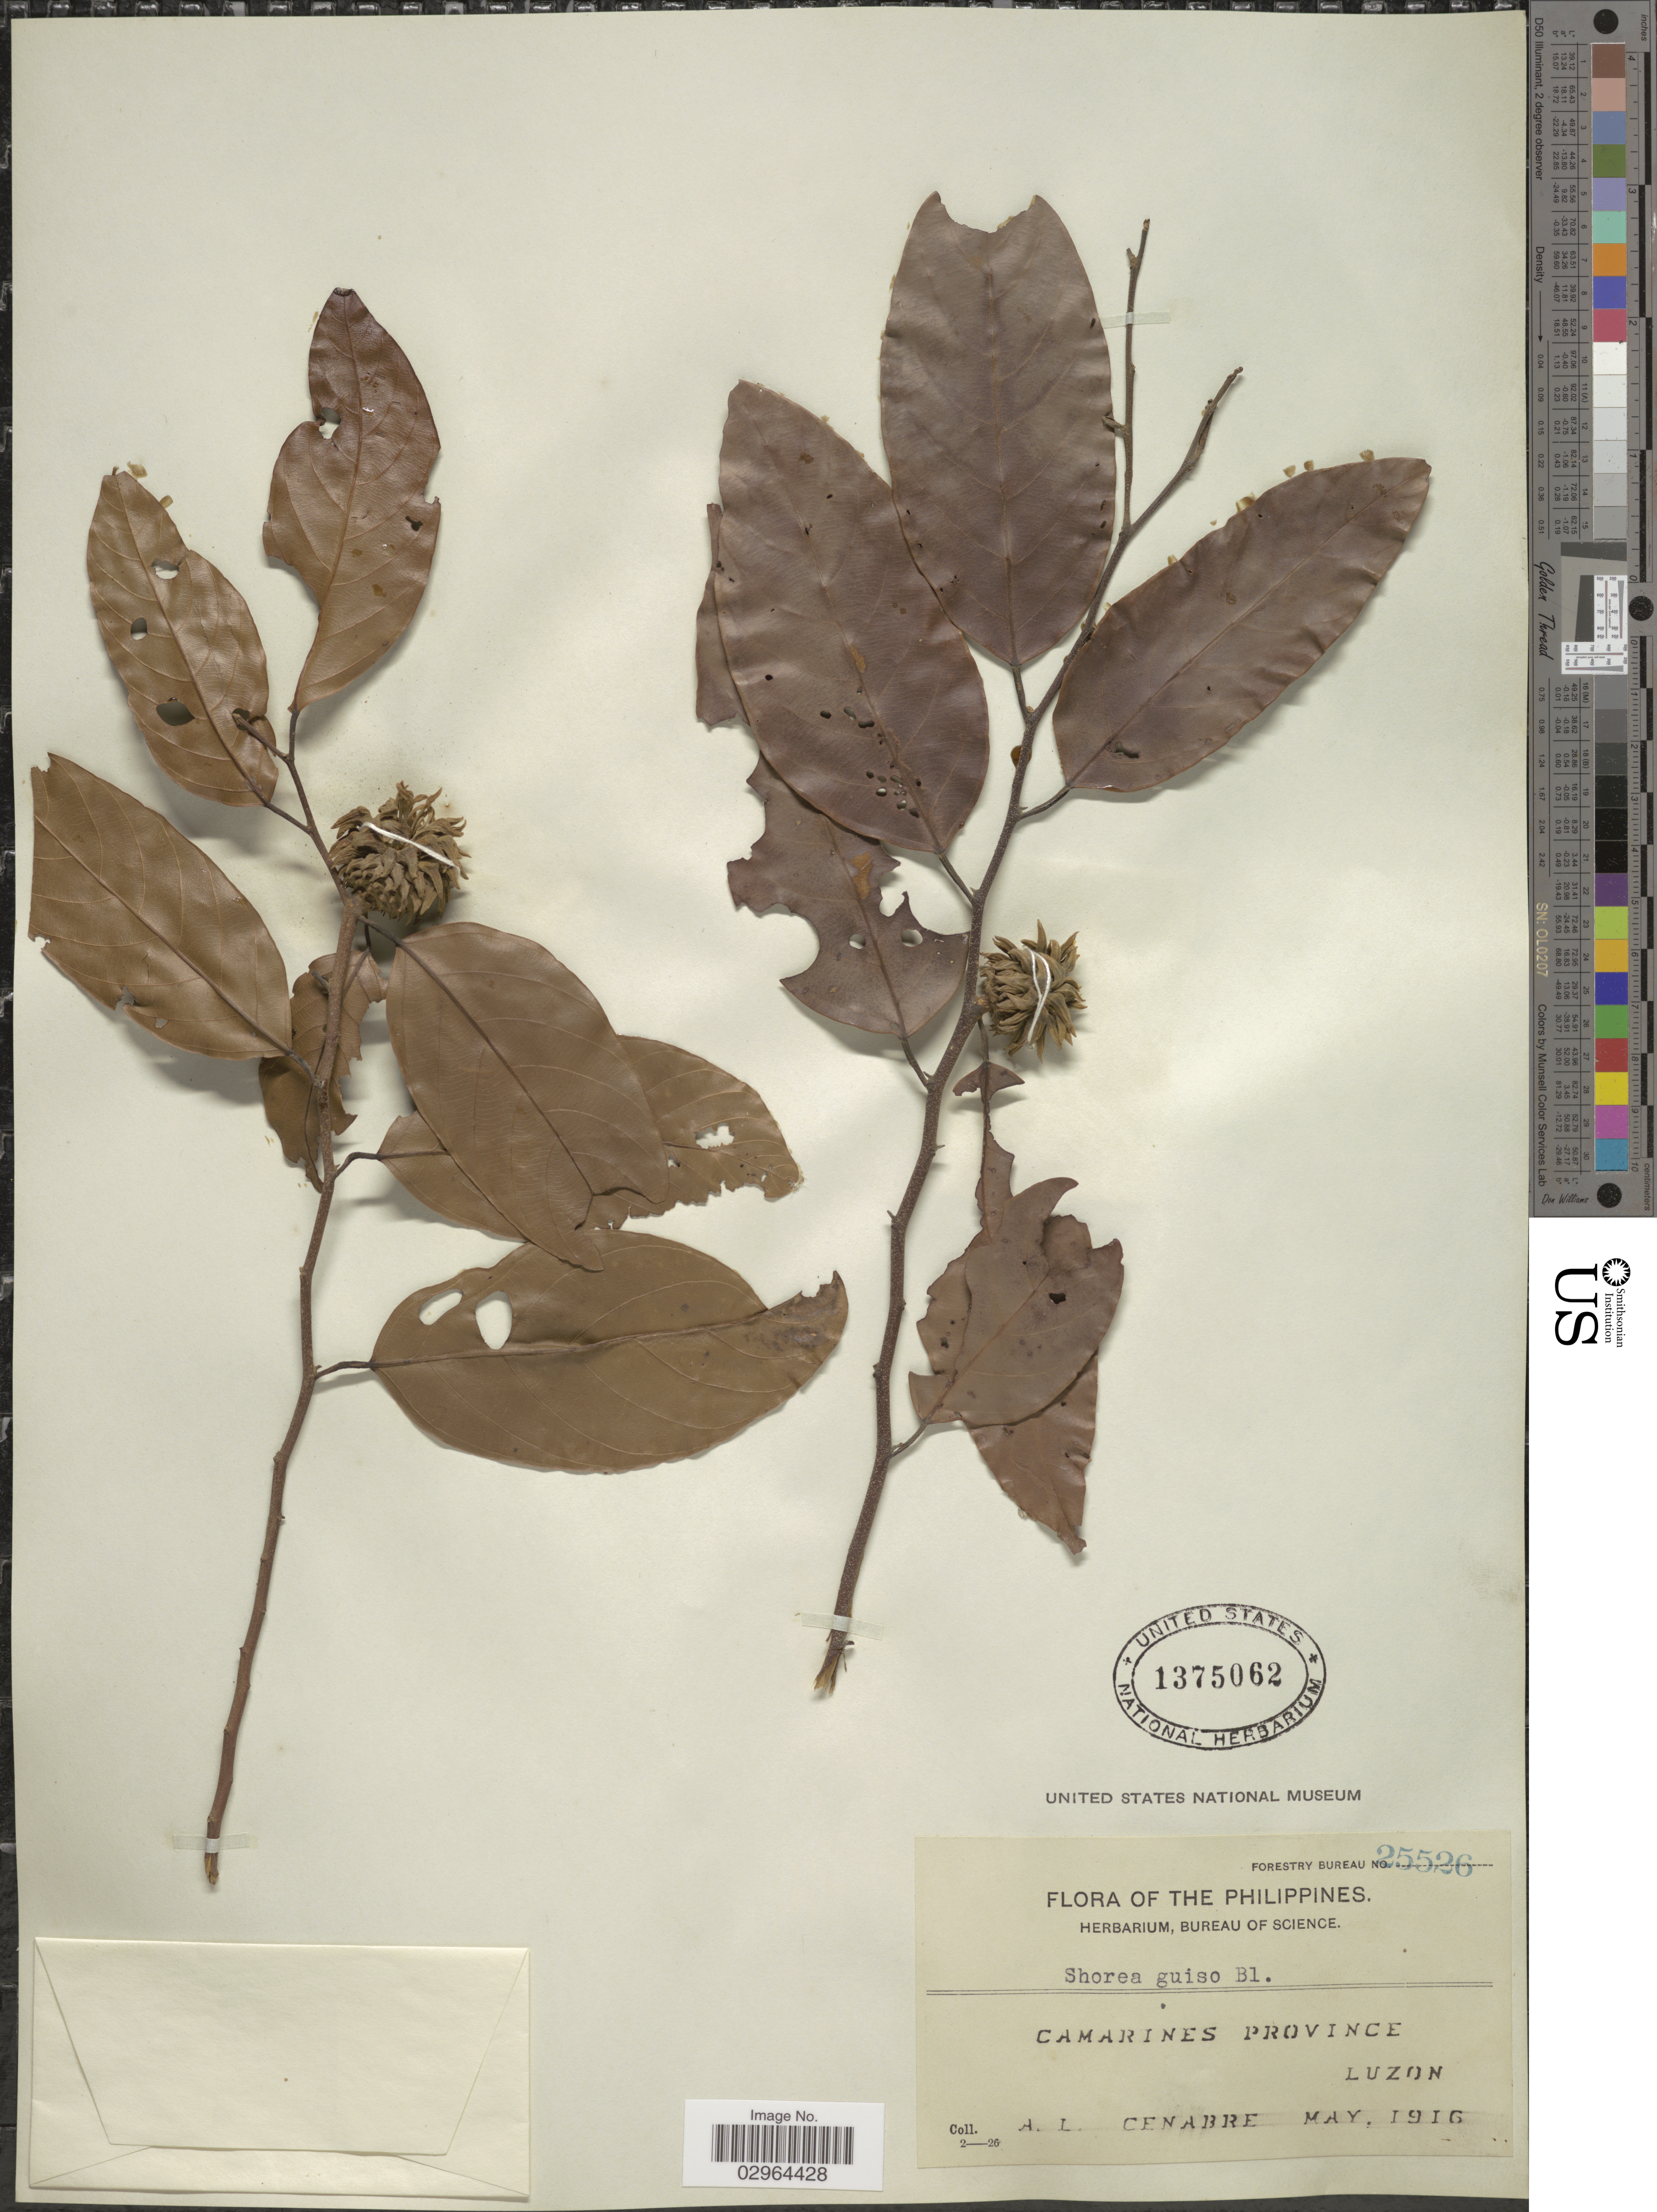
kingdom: Plantae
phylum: Tracheophyta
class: Magnoliopsida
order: Malvales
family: Dipterocarpaceae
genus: Shorea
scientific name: Shorea guiso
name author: (Blanco) Blume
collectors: A. Cenabre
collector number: Forestry Bureau 25526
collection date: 1916-05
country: Philippines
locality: Camarines Province, Luzon.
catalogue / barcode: US 1375062